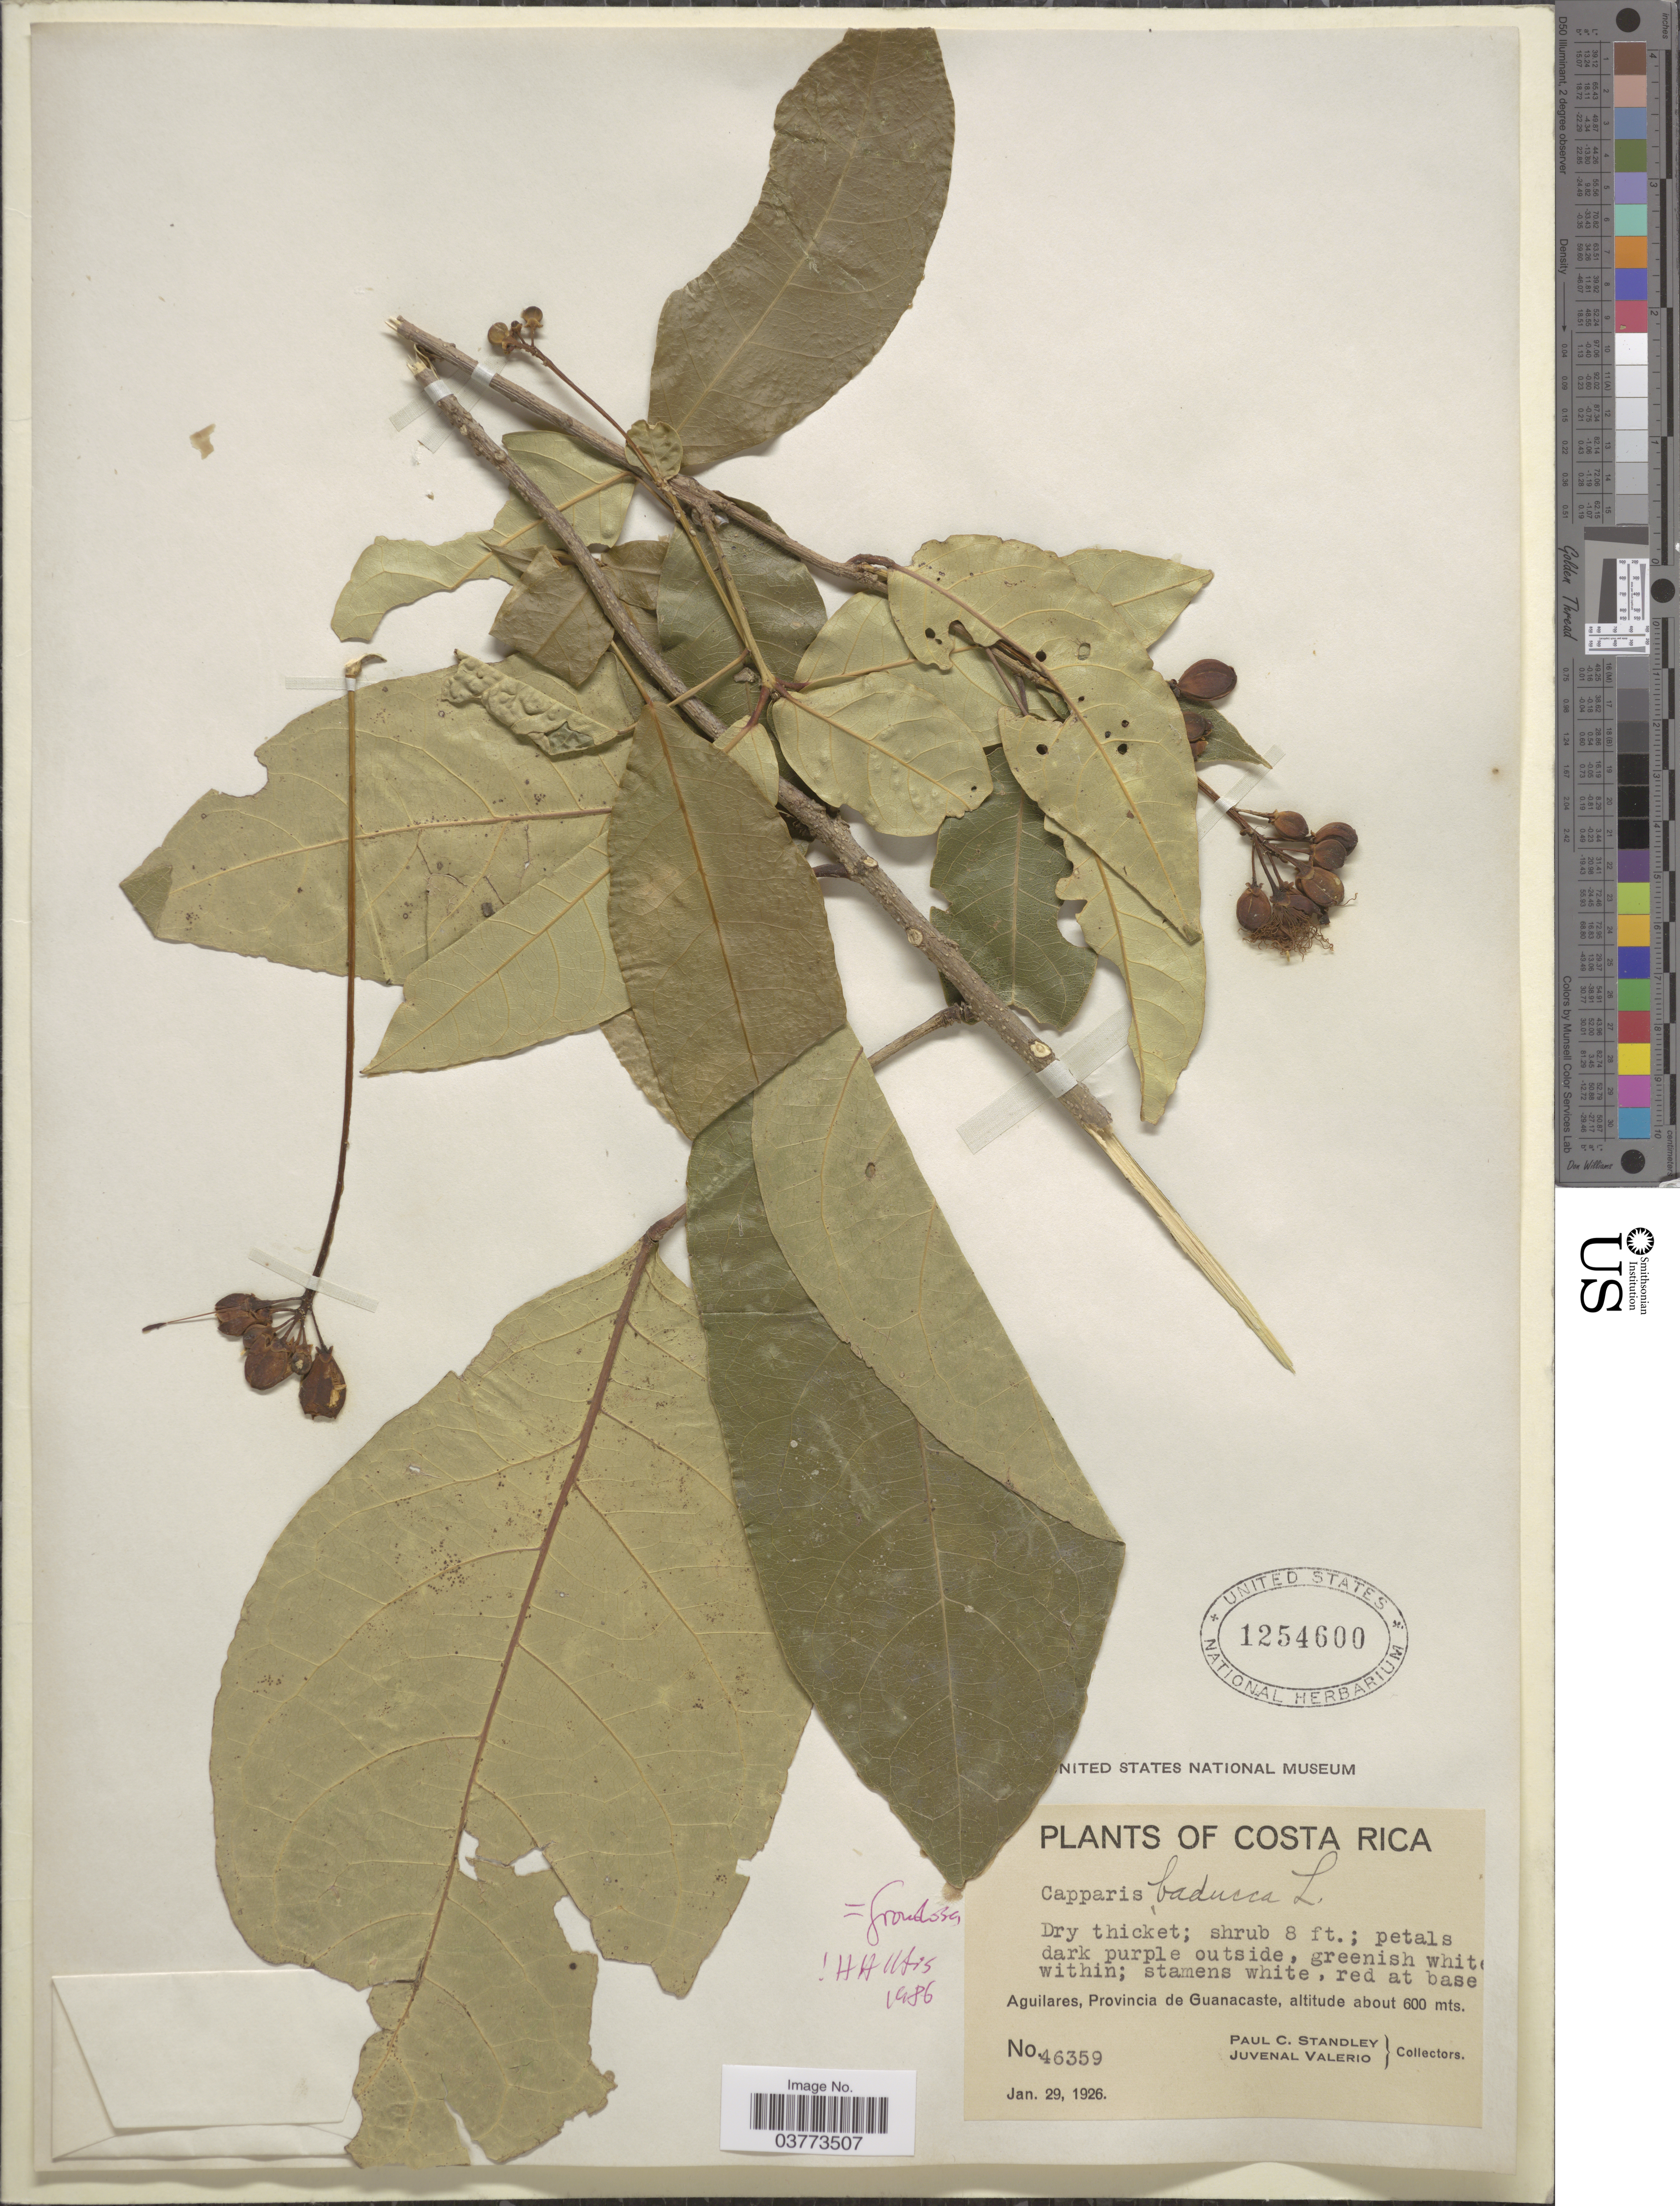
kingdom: Plantae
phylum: Tracheophyta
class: Magnoliopsida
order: Brassicales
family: Capparaceae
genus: Capparidastrum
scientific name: Capparidastrum frondosum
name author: (Jacq.) Cornejo & Iltis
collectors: P. C. Standley & J. Valerio R.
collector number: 46359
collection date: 1926-01-29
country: Costa Rica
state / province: Guanacaste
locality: Aguilares.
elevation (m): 600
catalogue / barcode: US 1254600